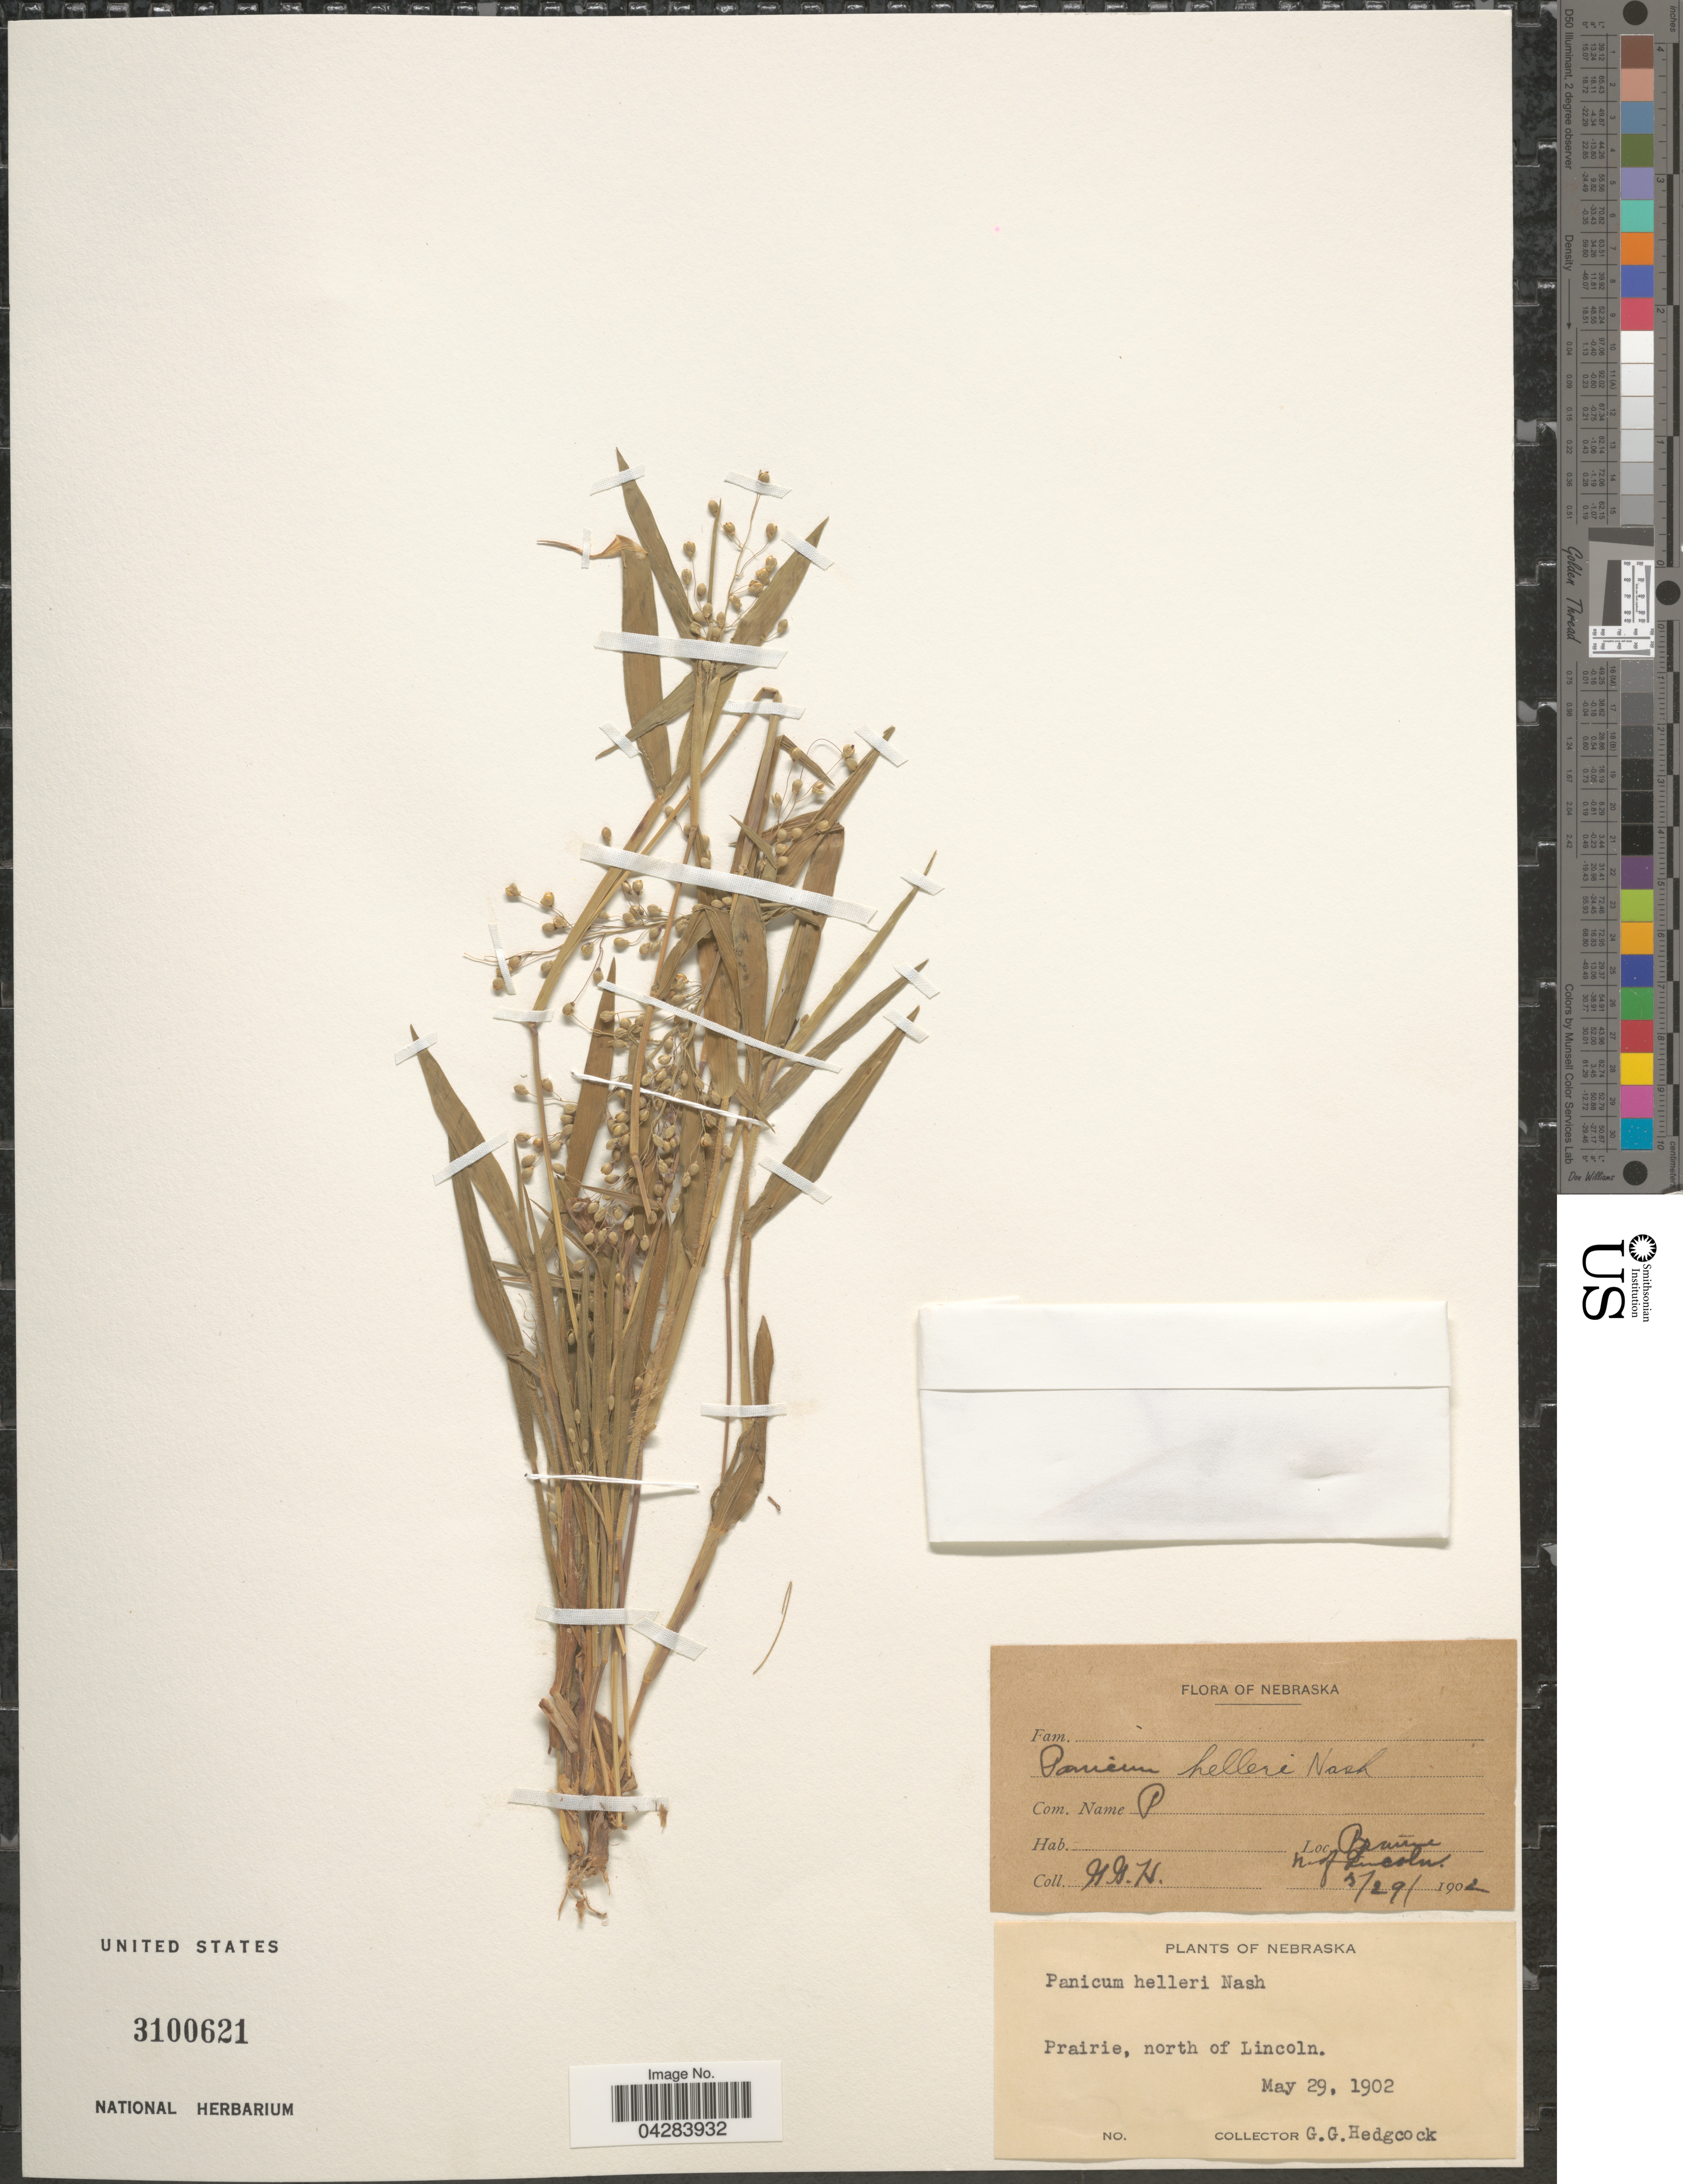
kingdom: Plantae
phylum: Tracheophyta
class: Liliopsida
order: Poales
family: Poaceae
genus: Dichanthelium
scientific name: Dichanthelium oligosanthes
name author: (Schult.) Gould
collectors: G. Hedgcock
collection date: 1902-05-29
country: United States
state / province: Nebraska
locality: Prairie, north of Lincoln.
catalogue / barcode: US 3100621